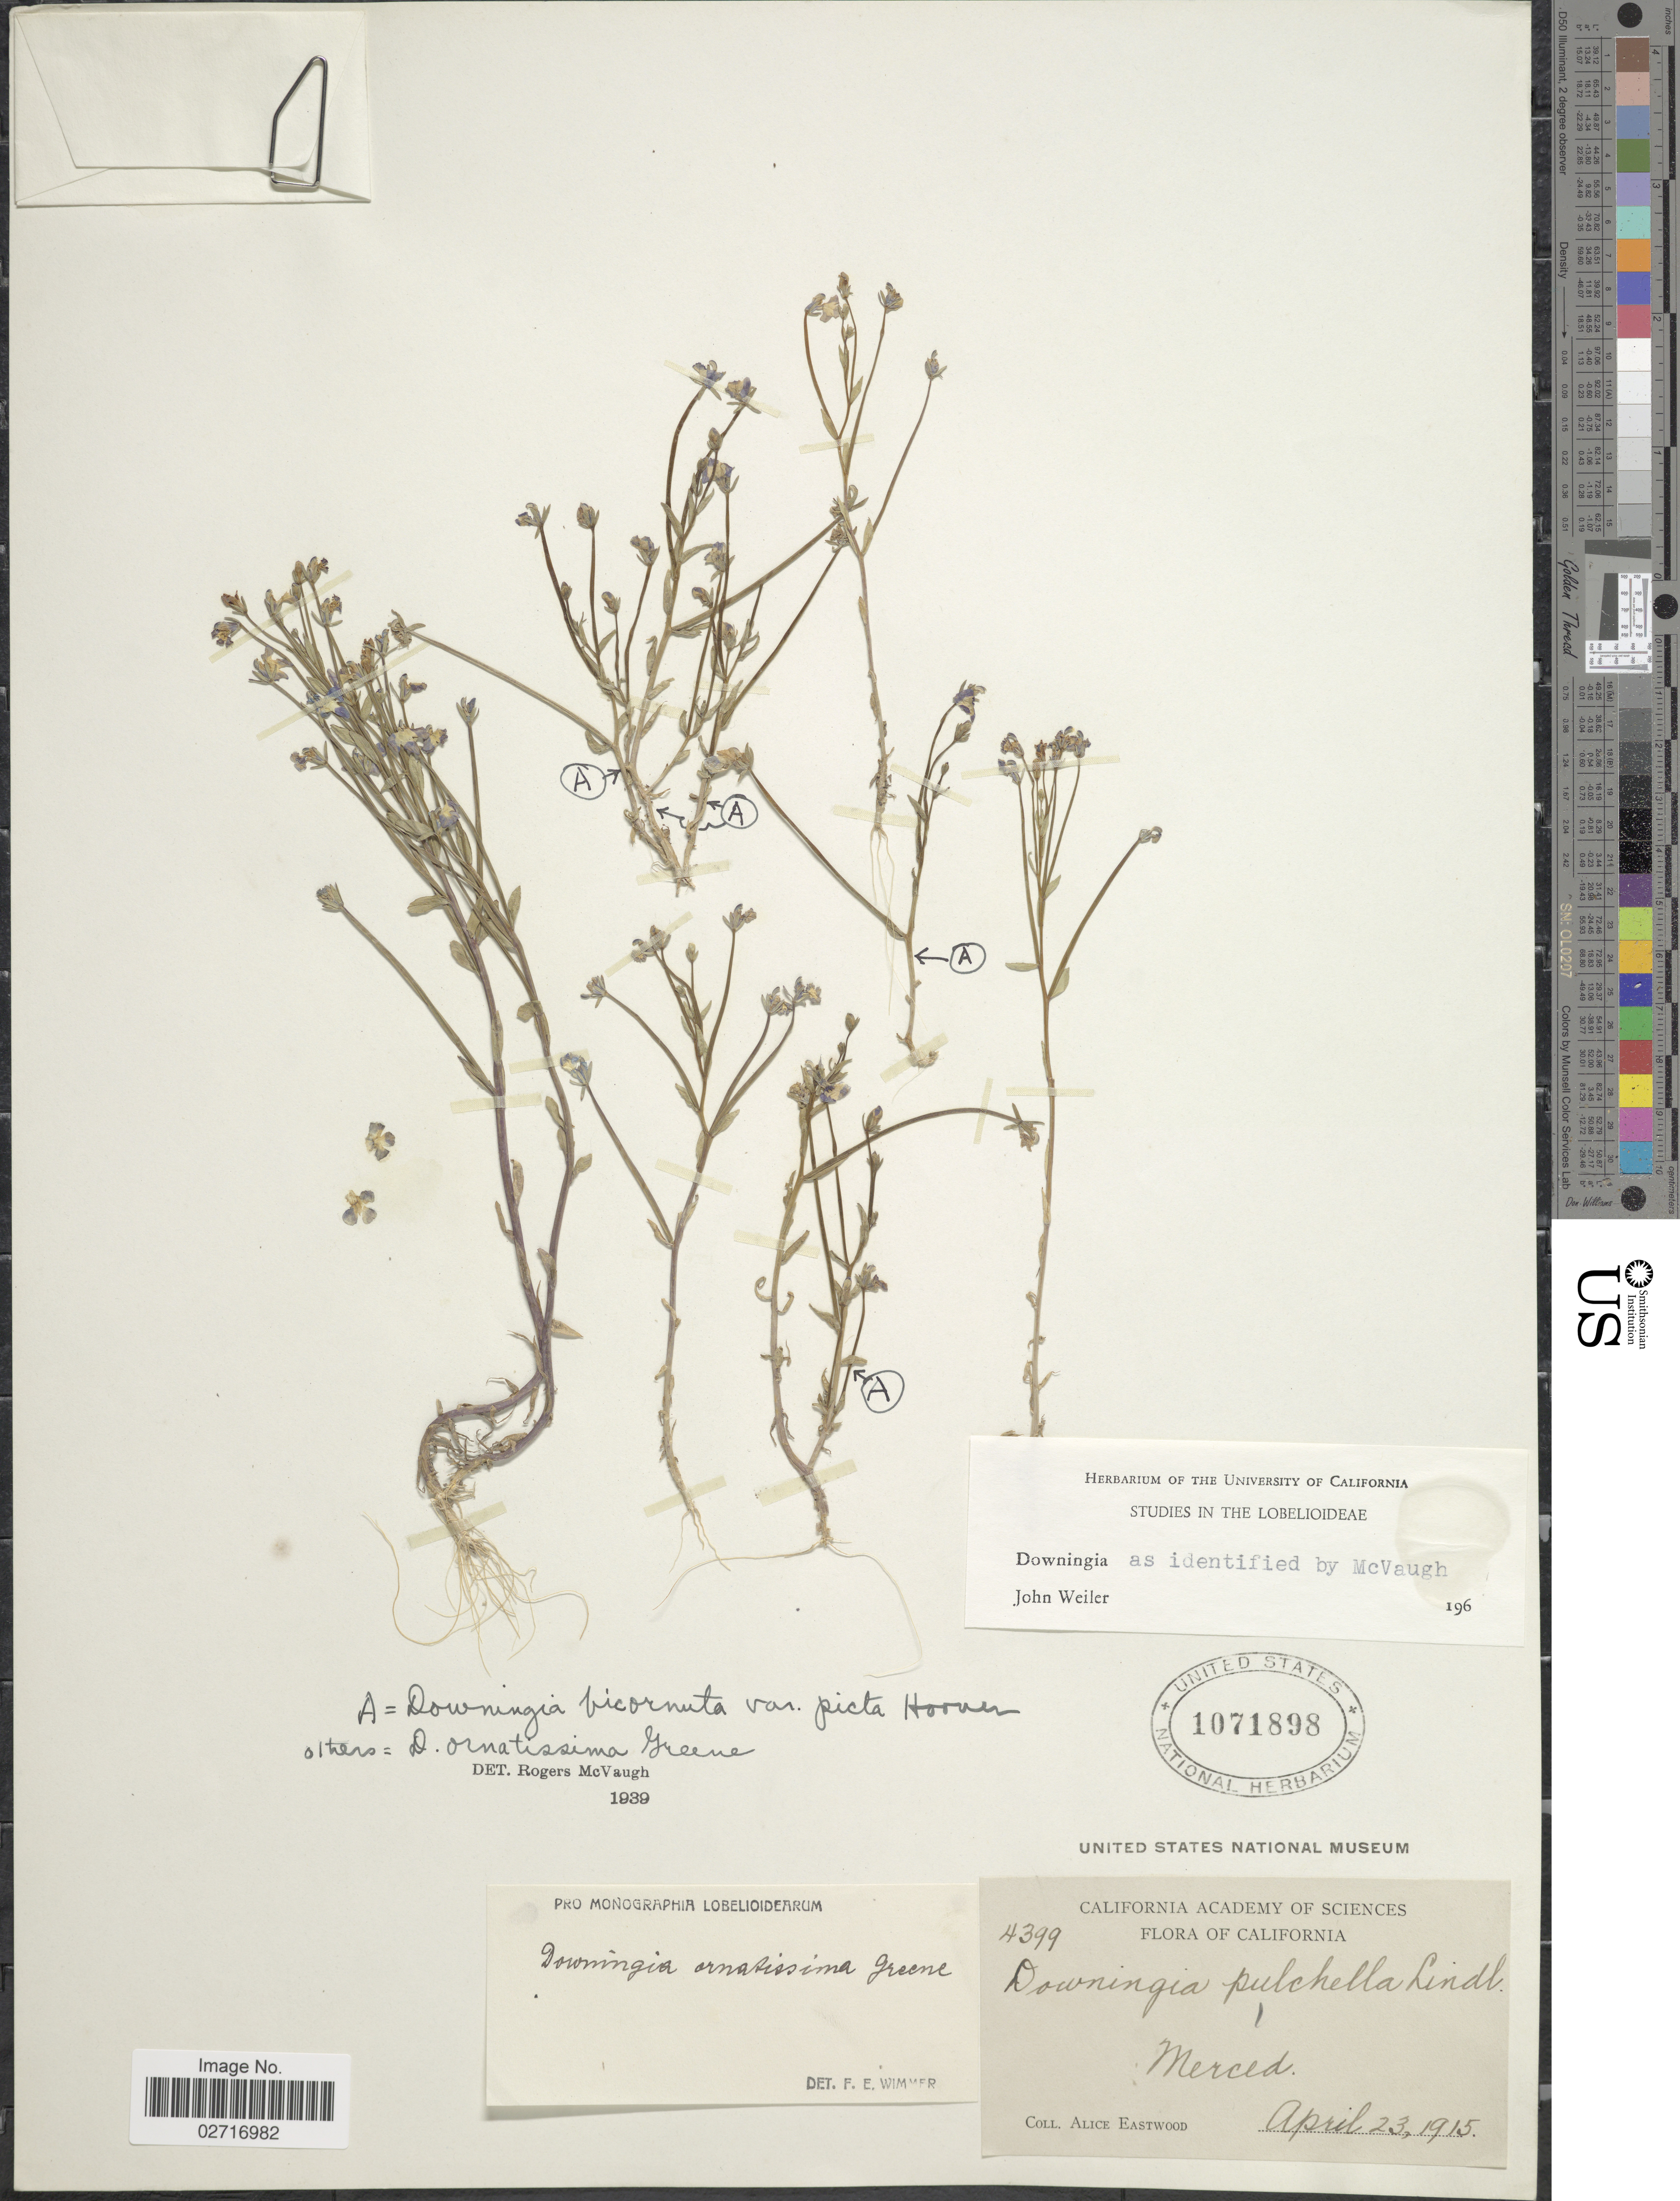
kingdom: Plantae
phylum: Tracheophyta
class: Magnoliopsida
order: Asterales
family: Campanulaceae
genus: Downingia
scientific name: Downingia bicornuta var. picta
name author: Hoover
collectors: A. Eastwood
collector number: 4399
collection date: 1915-04-23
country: United States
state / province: California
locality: Merced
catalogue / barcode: US 1071898